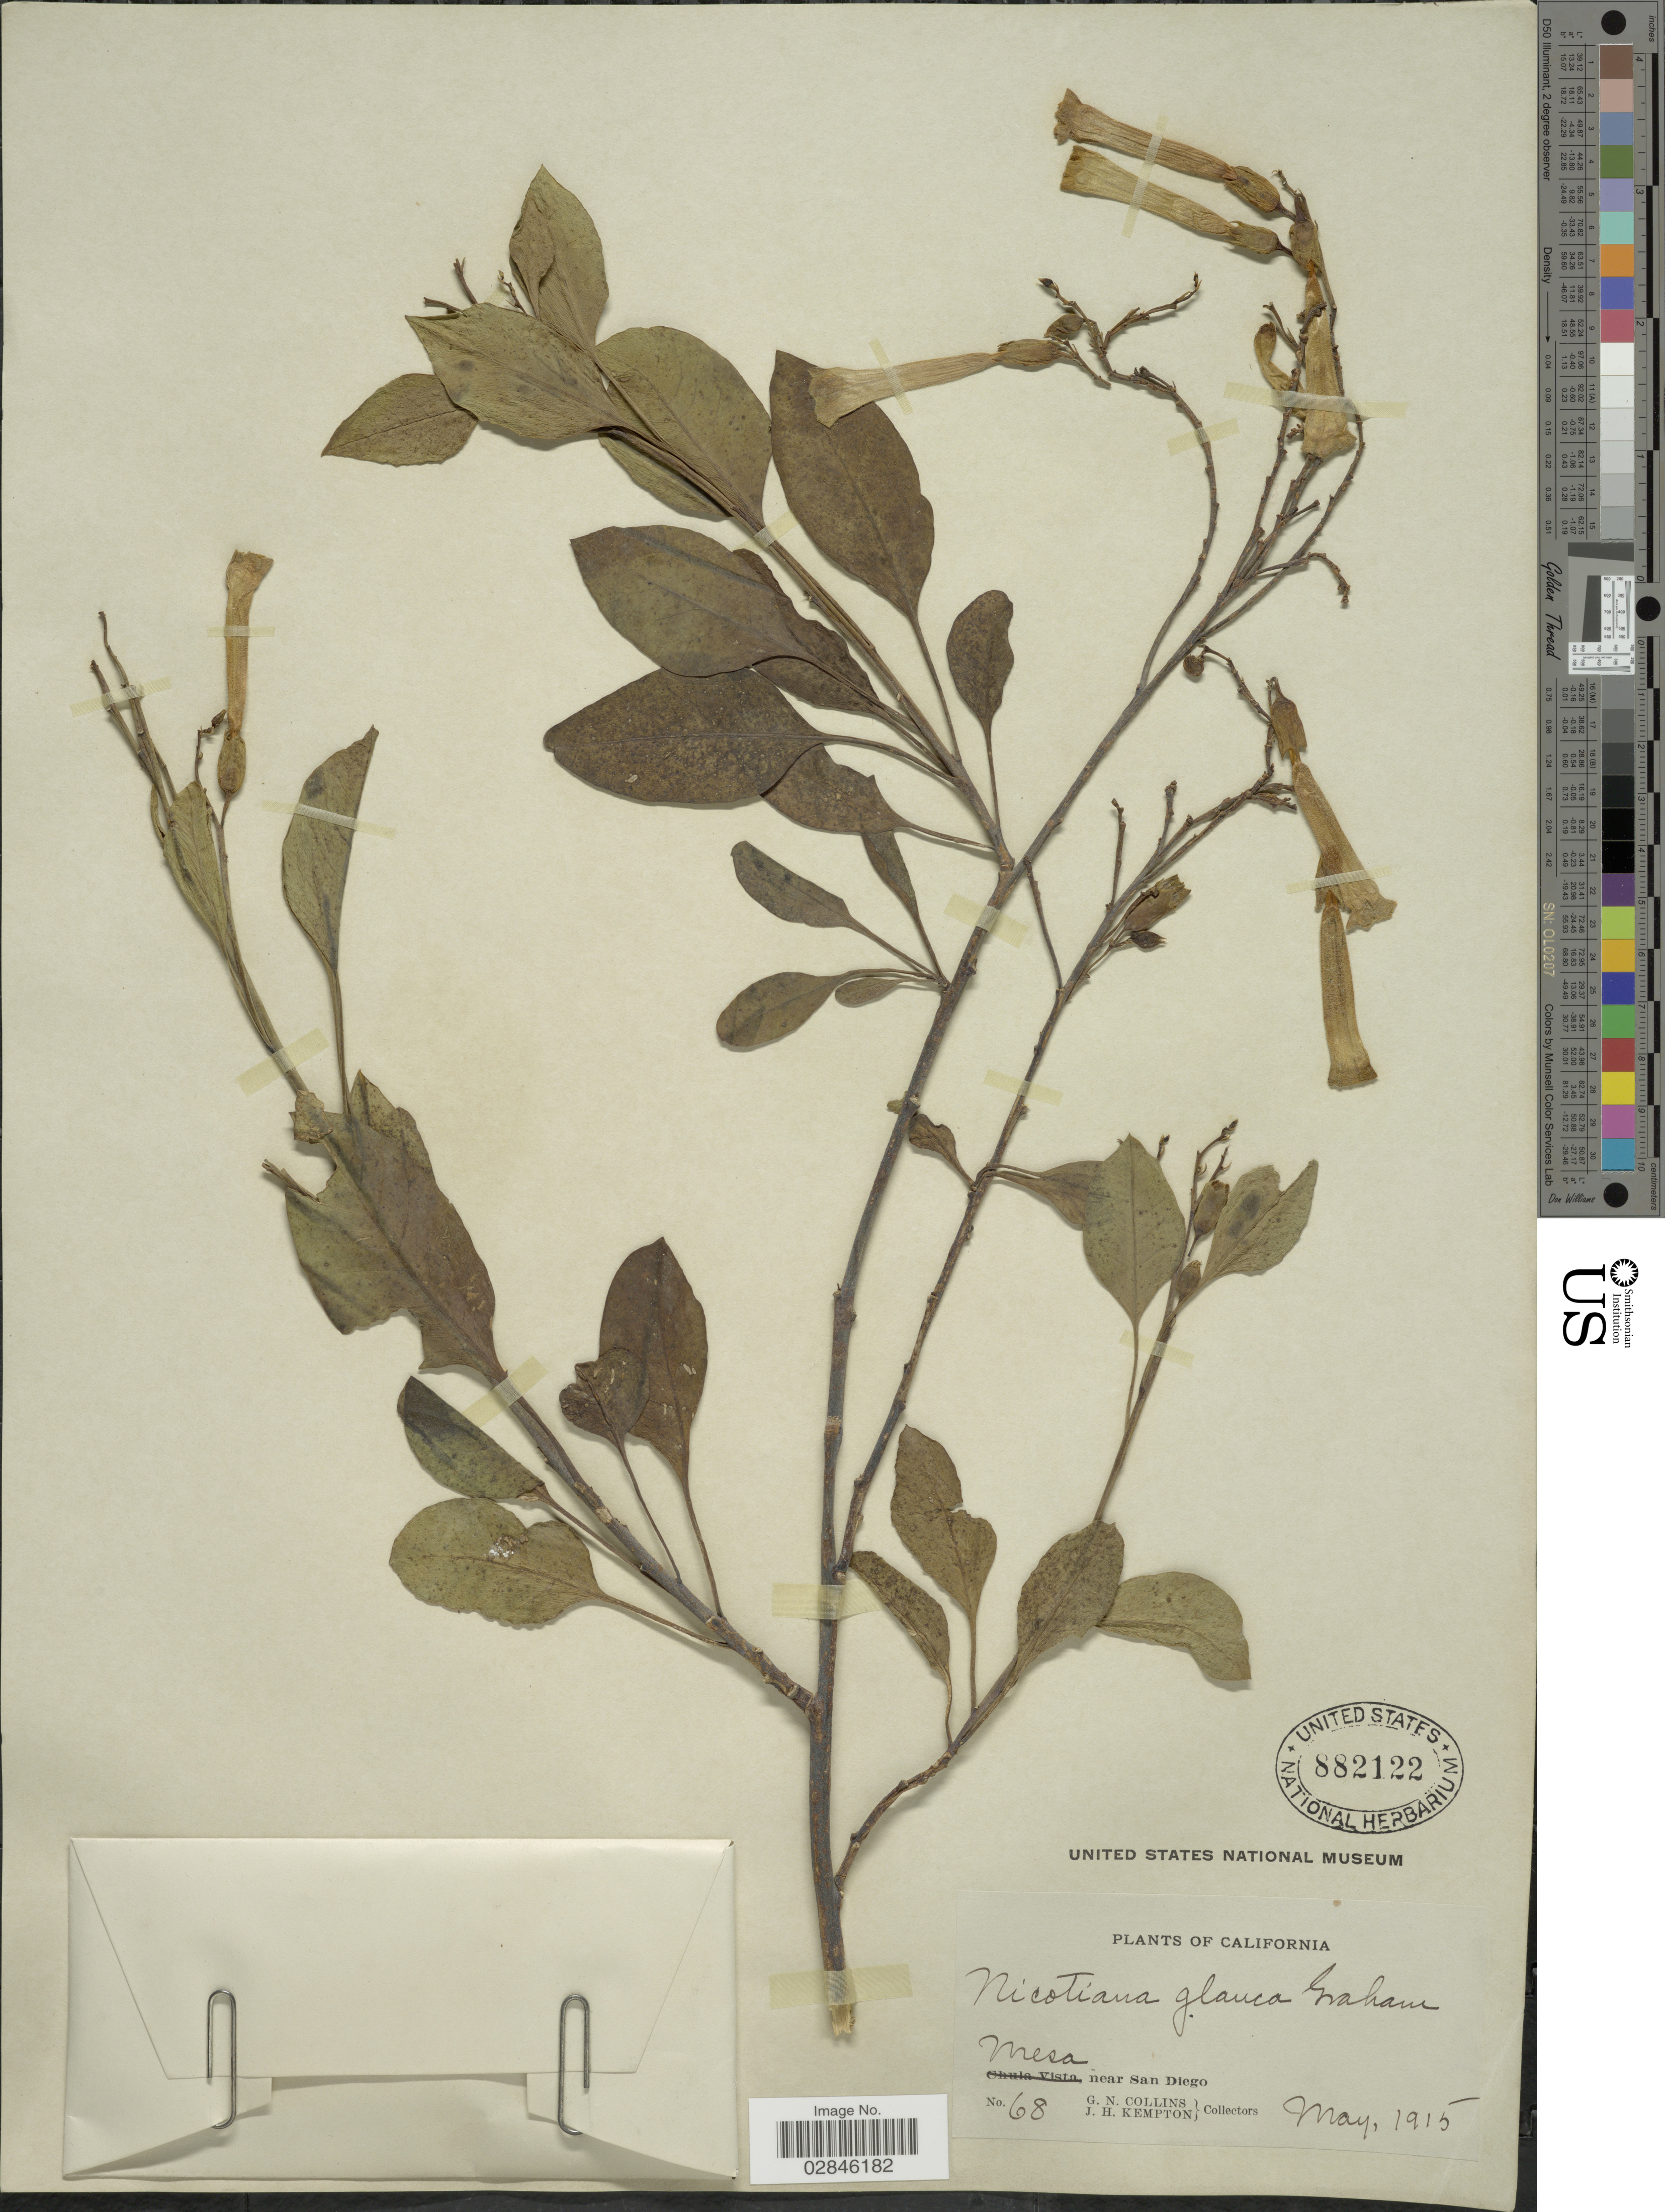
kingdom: Plantae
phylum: Tracheophyta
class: Magnoliopsida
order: Solanales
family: Solanaceae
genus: Nicotiana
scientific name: Nicotiana glauca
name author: Graham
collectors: G. Collins & J. H. Kempton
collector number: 68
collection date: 1915-05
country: United States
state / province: California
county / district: San Diego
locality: Mesa near San Diego.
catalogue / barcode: US 882122